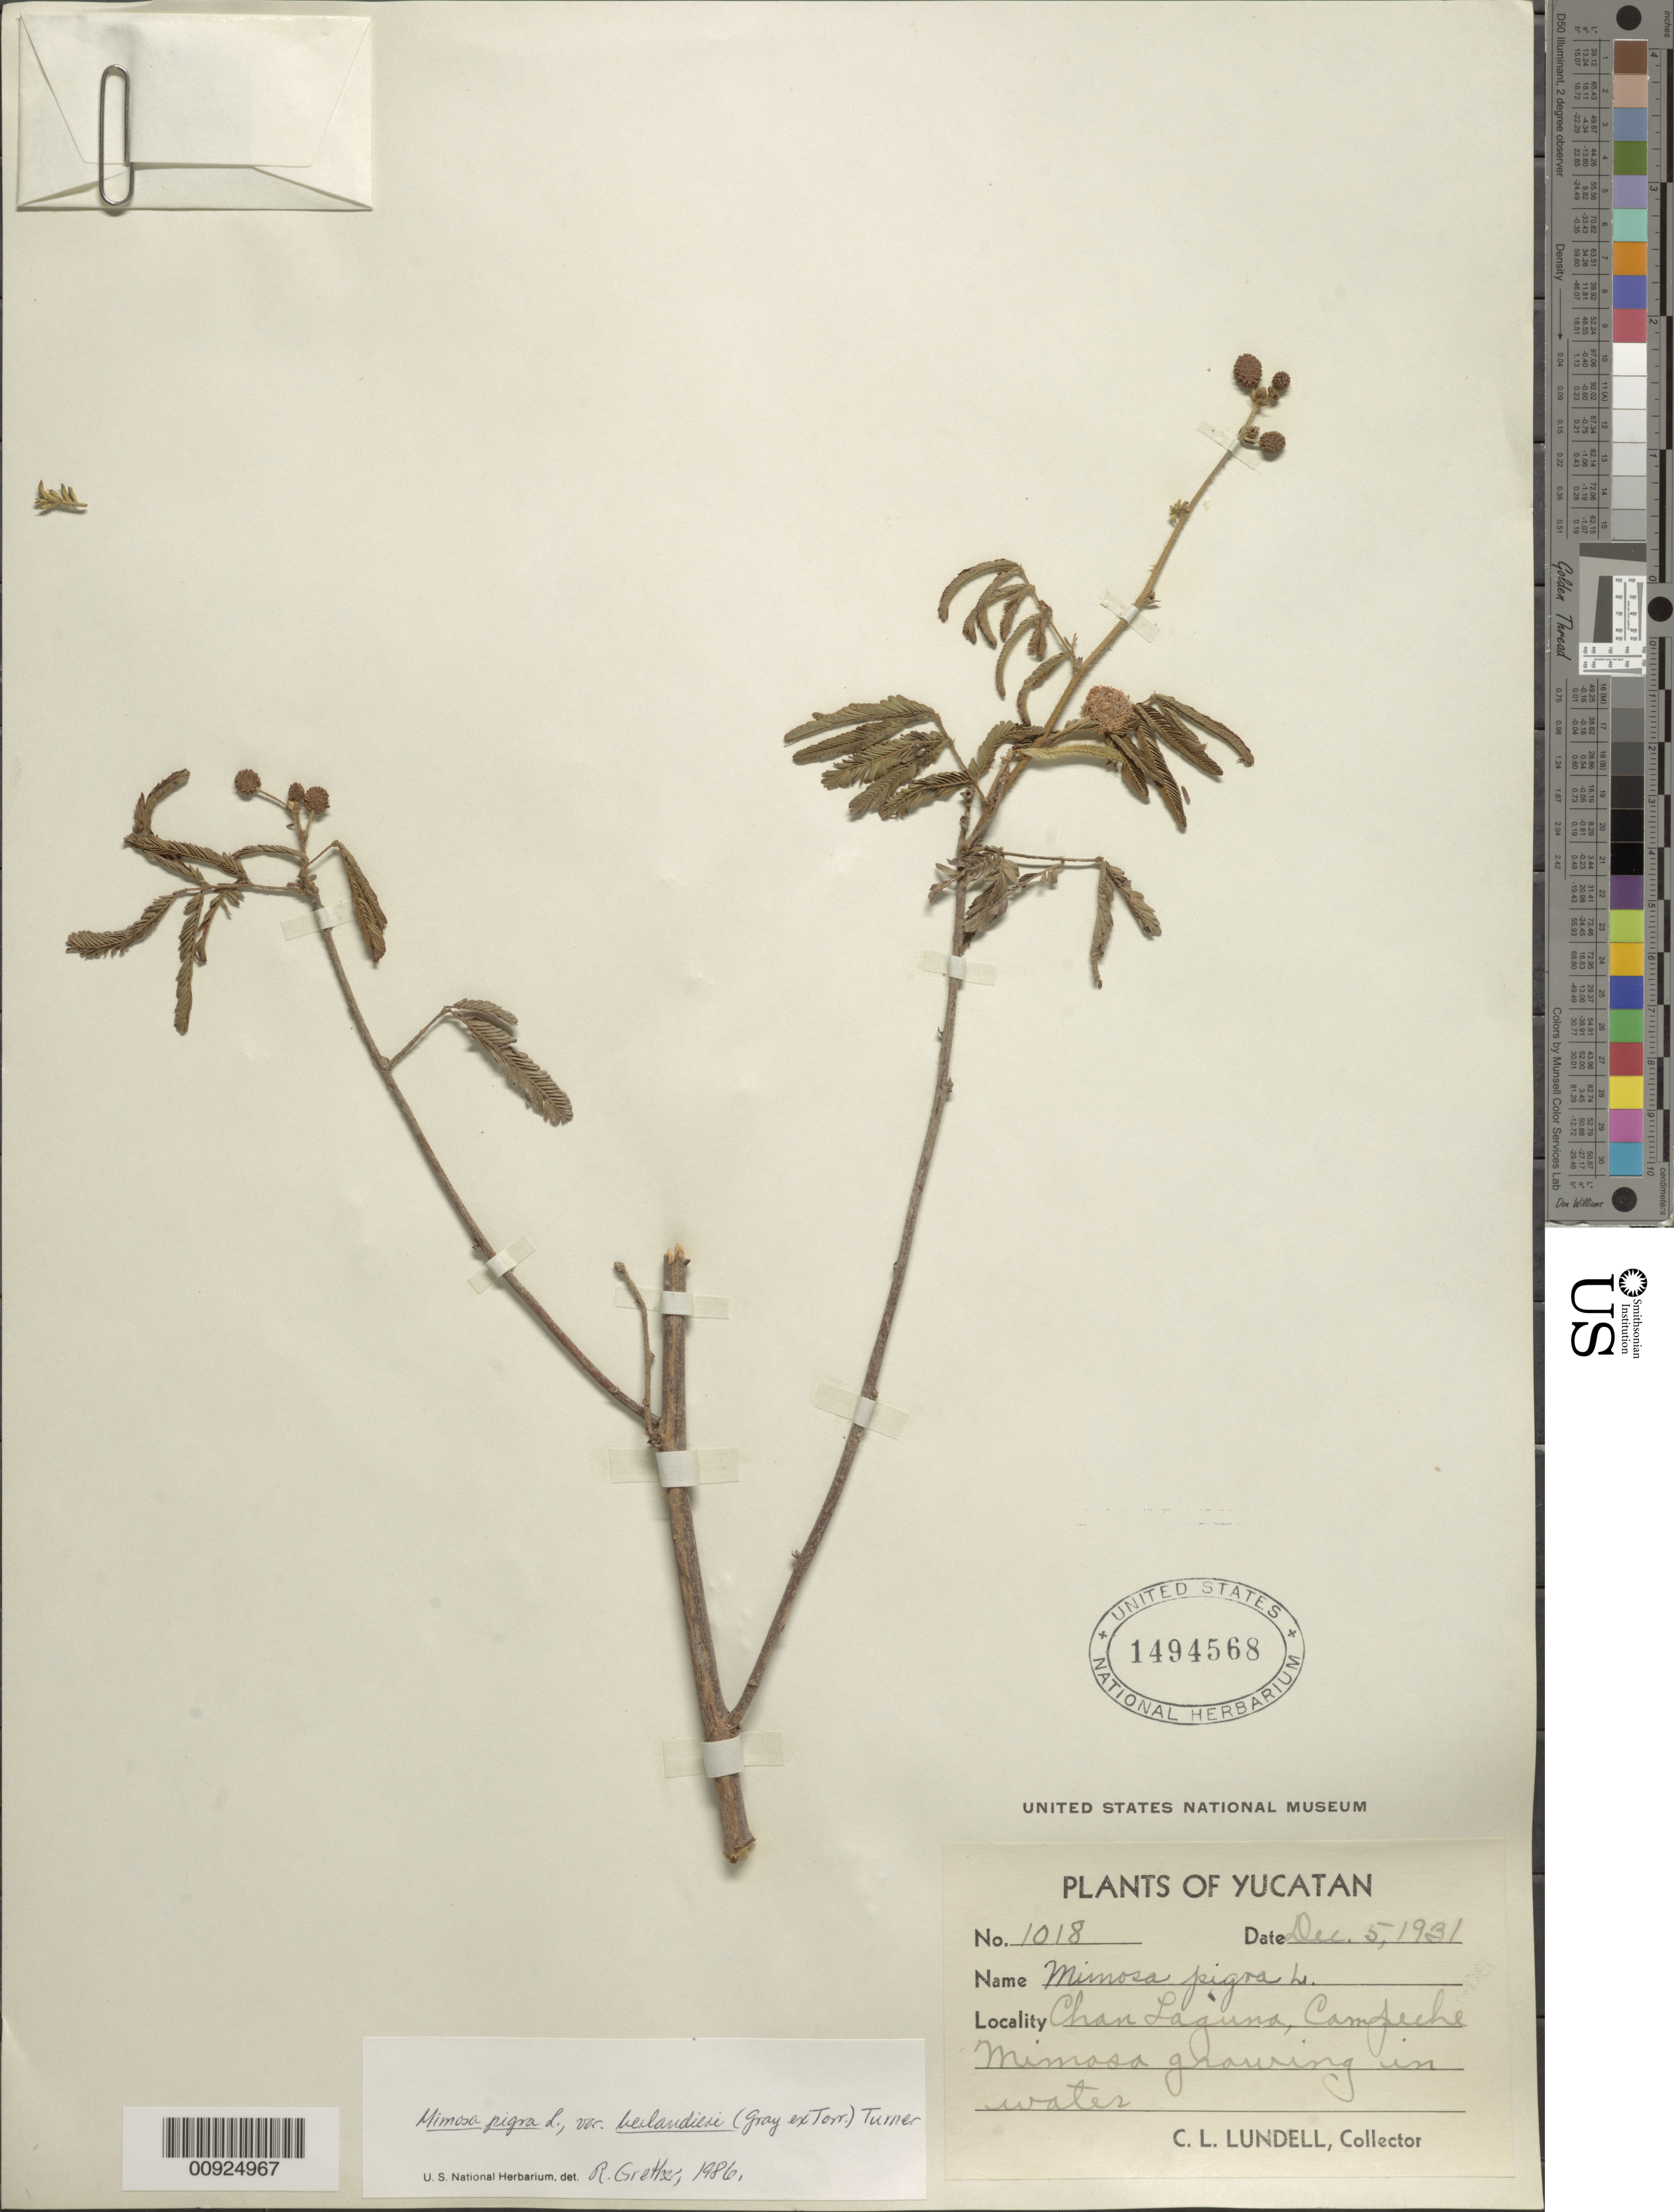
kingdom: Plantae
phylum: Tracheophyta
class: Magnoliopsida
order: Fabales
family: Fabaceae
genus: Mimosa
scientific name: Mimosa asperata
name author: L.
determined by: Strong, Mark T., (BOT), Smithsonian Institution - National Museum of Natural History (UNITED STATES)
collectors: C. L. Lundell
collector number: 1018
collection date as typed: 05 Dec 1931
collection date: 1931-12-05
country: Mexico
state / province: Campeche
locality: Chan Laguna, Campeche.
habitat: Growing in water.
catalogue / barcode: US 1494568